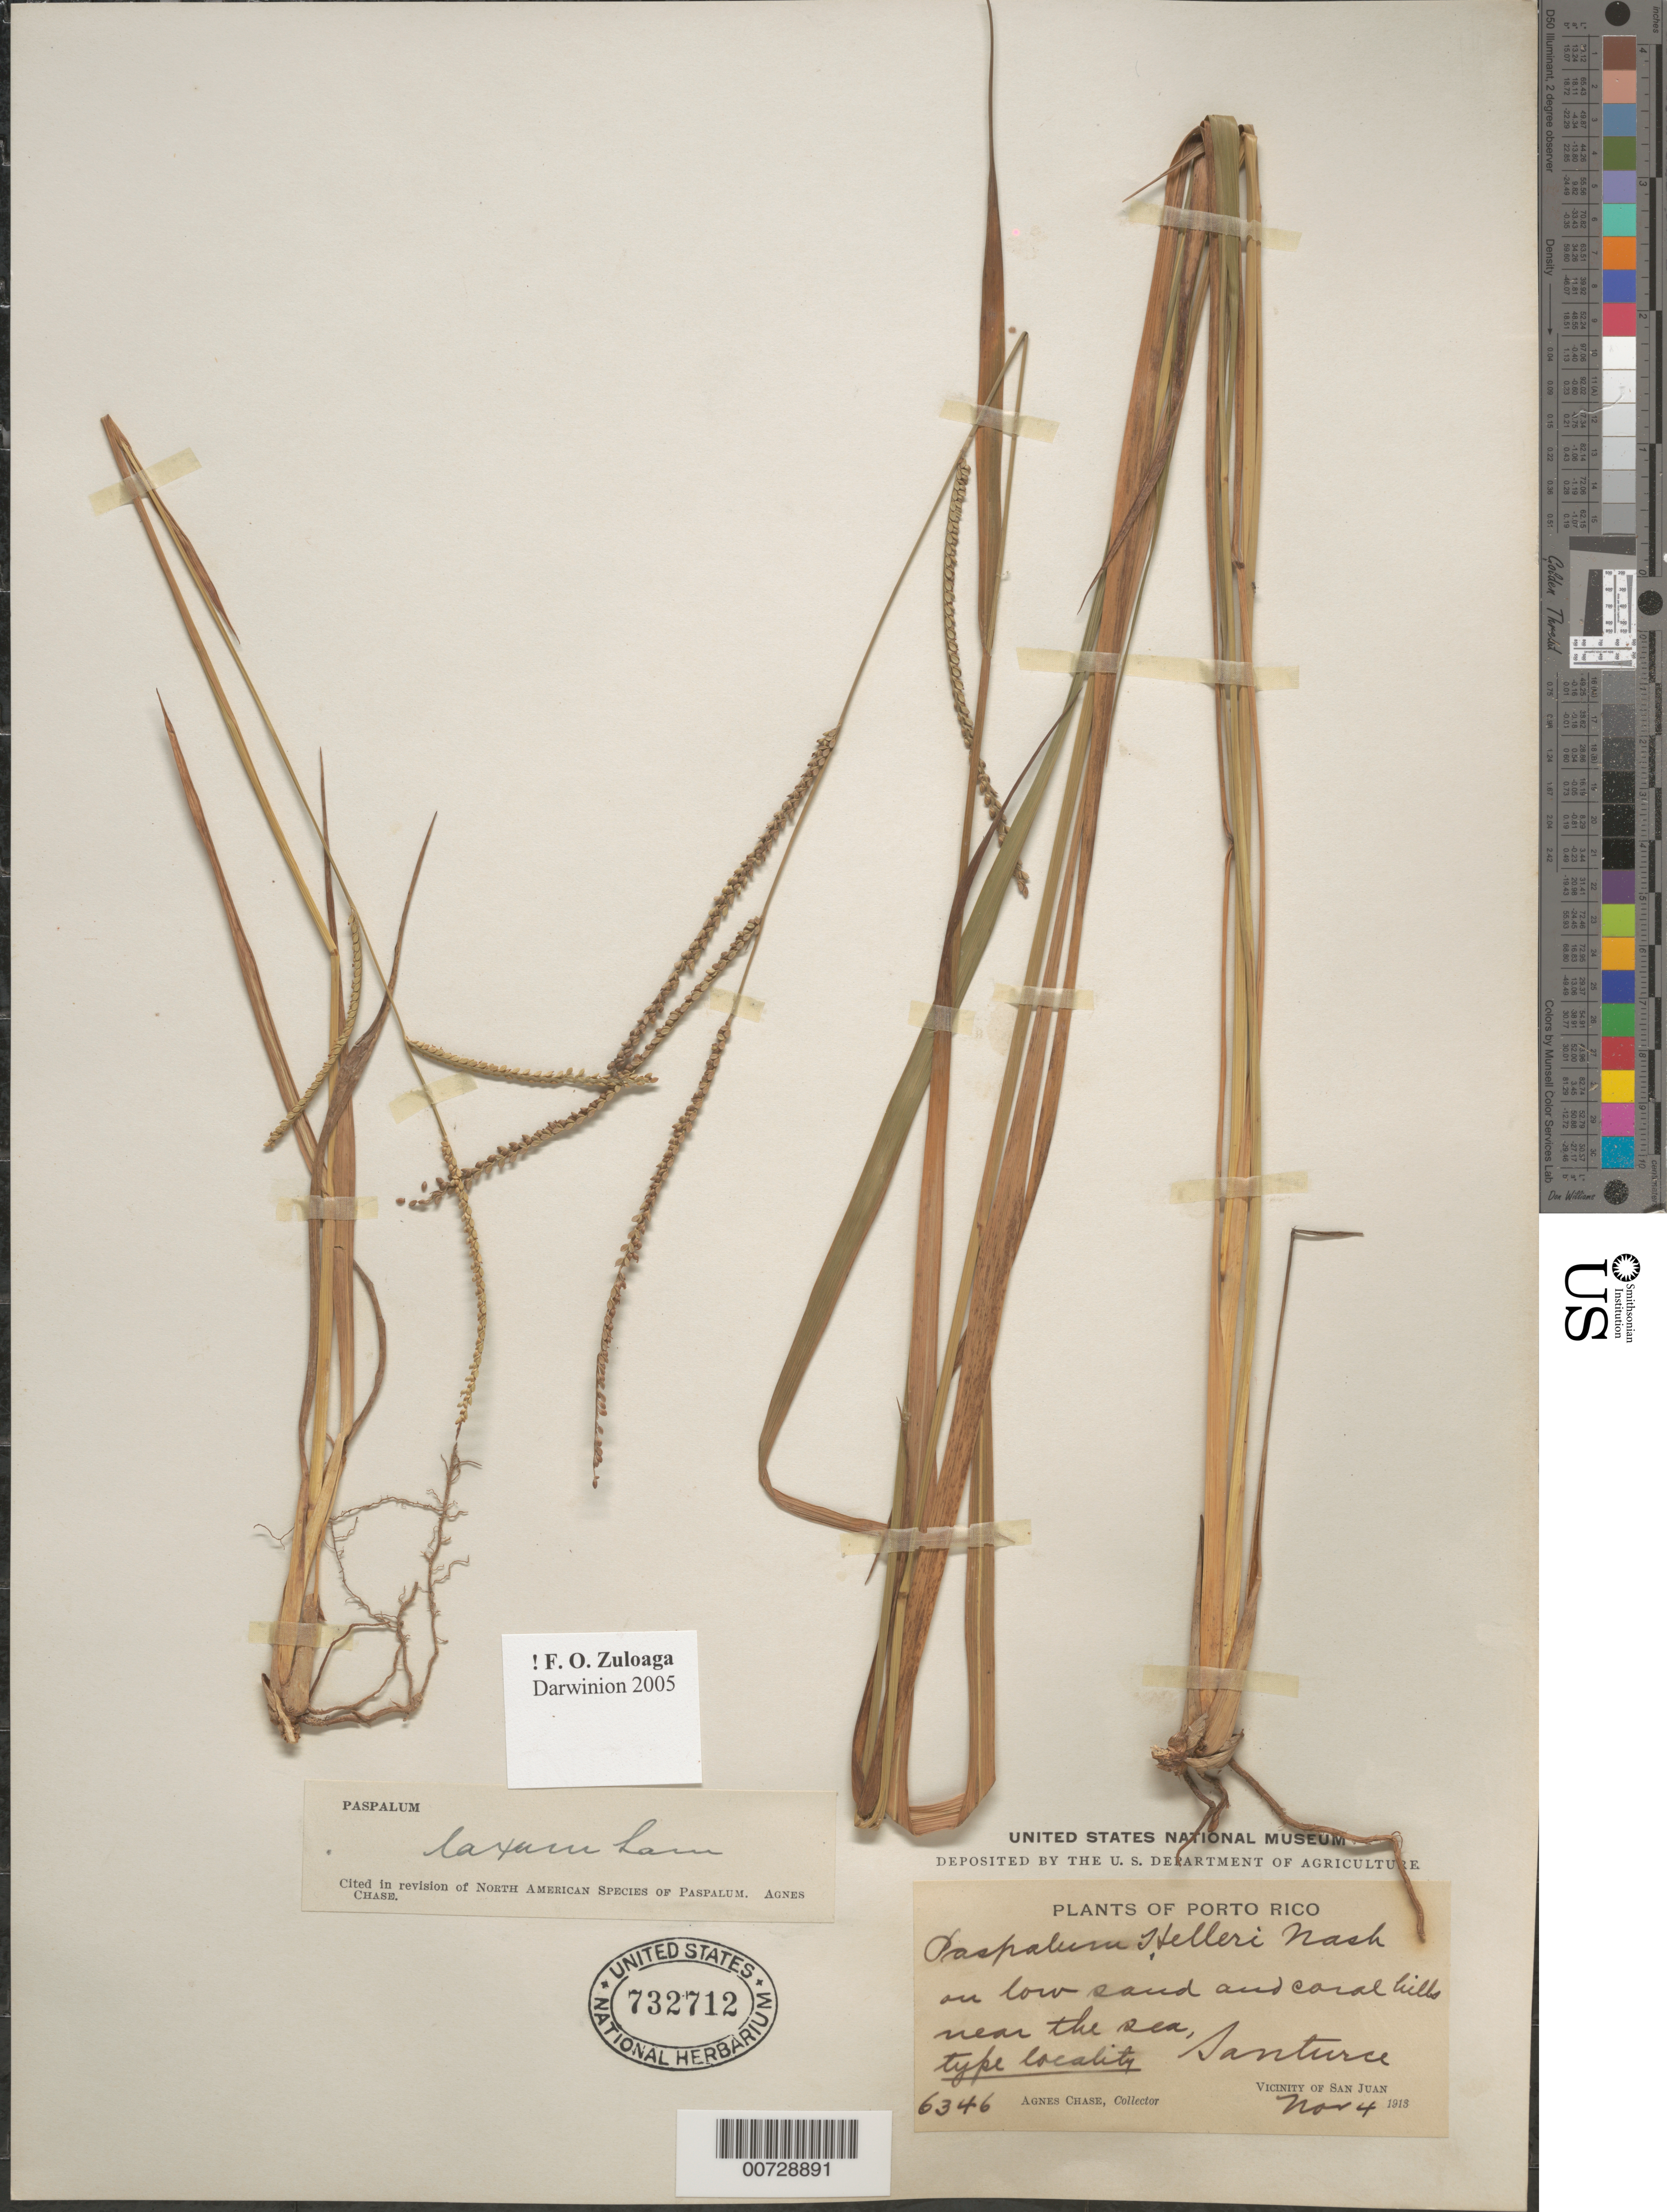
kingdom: Plantae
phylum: Tracheophyta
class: Liliopsida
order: Poales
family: Poaceae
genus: Paspalum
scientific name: Paspalum laxum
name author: Lam.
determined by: Chase, [M.] Agnes, (US)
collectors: A. Chase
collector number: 6346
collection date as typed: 04 Nov 1913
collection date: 1913-11-04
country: Puerto Rico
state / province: San Juan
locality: Santurce, vic of San Juan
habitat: On low sand and coral hills near the sea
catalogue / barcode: US 732712